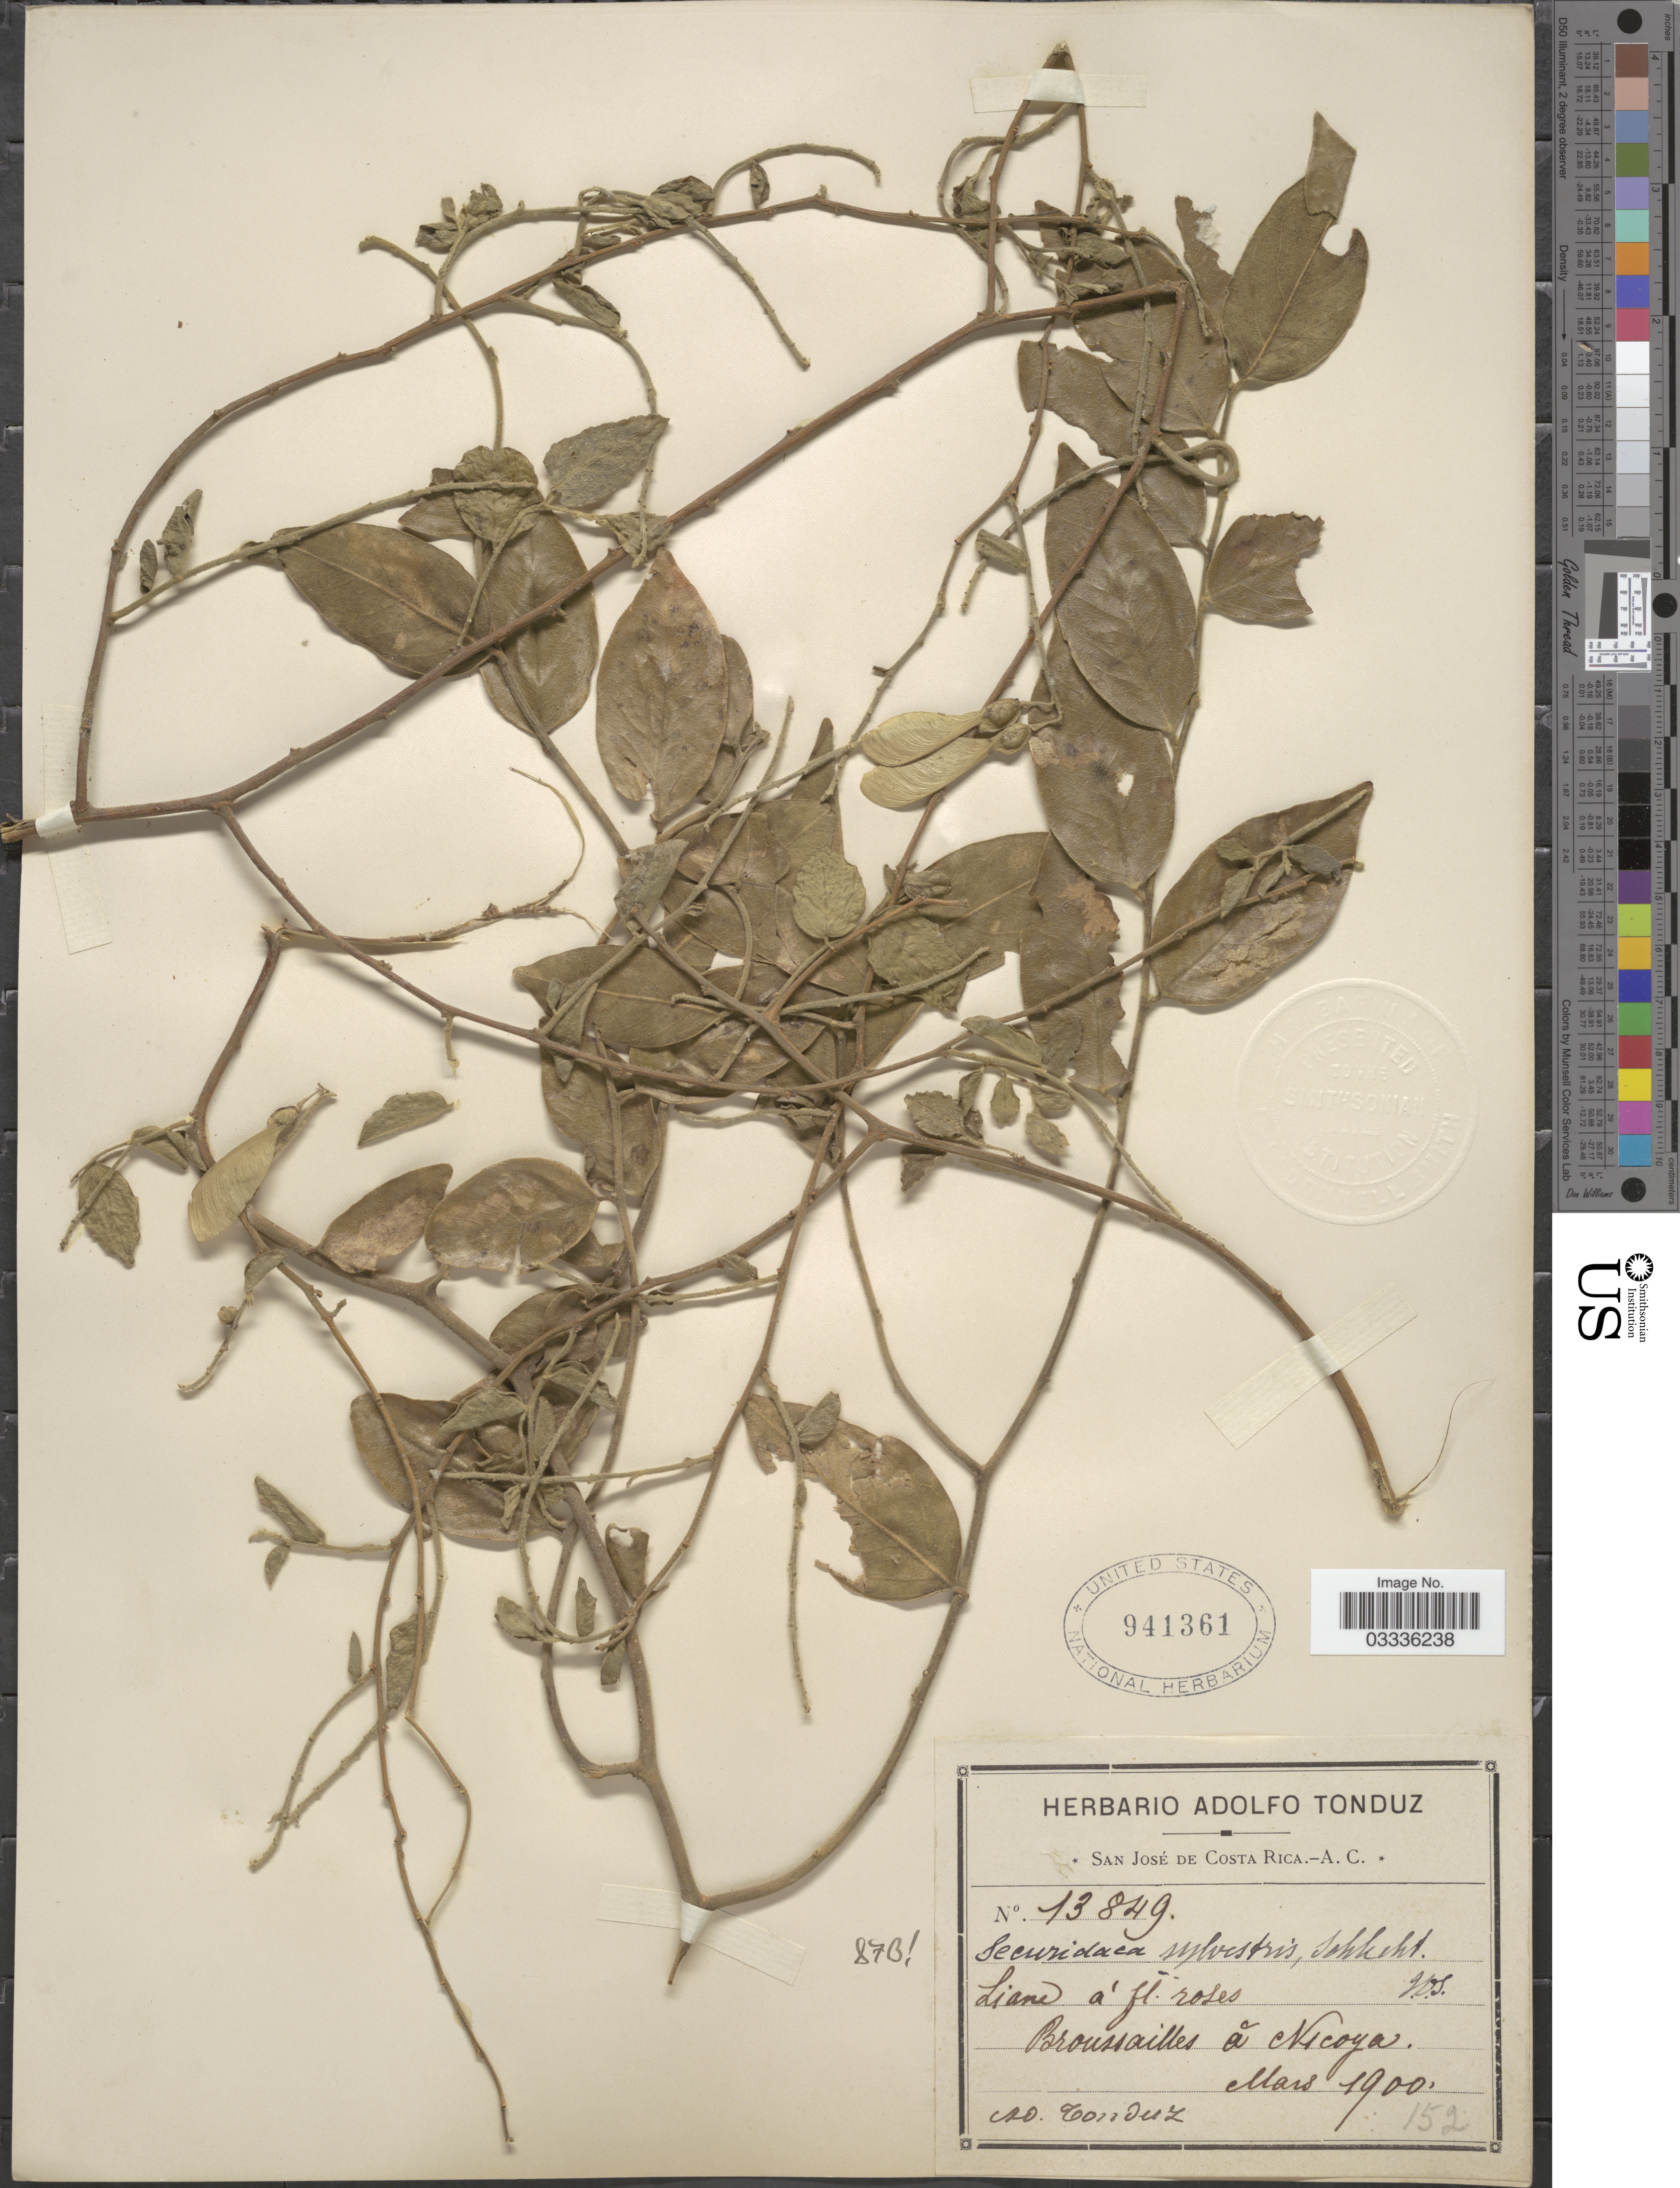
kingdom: Plantae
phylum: Tracheophyta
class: Magnoliopsida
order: Fabales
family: Polygalaceae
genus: Securidaca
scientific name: Securidaca sylvestris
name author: Schltdl.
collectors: A. Tonduz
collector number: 13849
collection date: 1900-03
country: Costa Rica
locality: Broussailles á Nicoya.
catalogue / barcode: US 941361